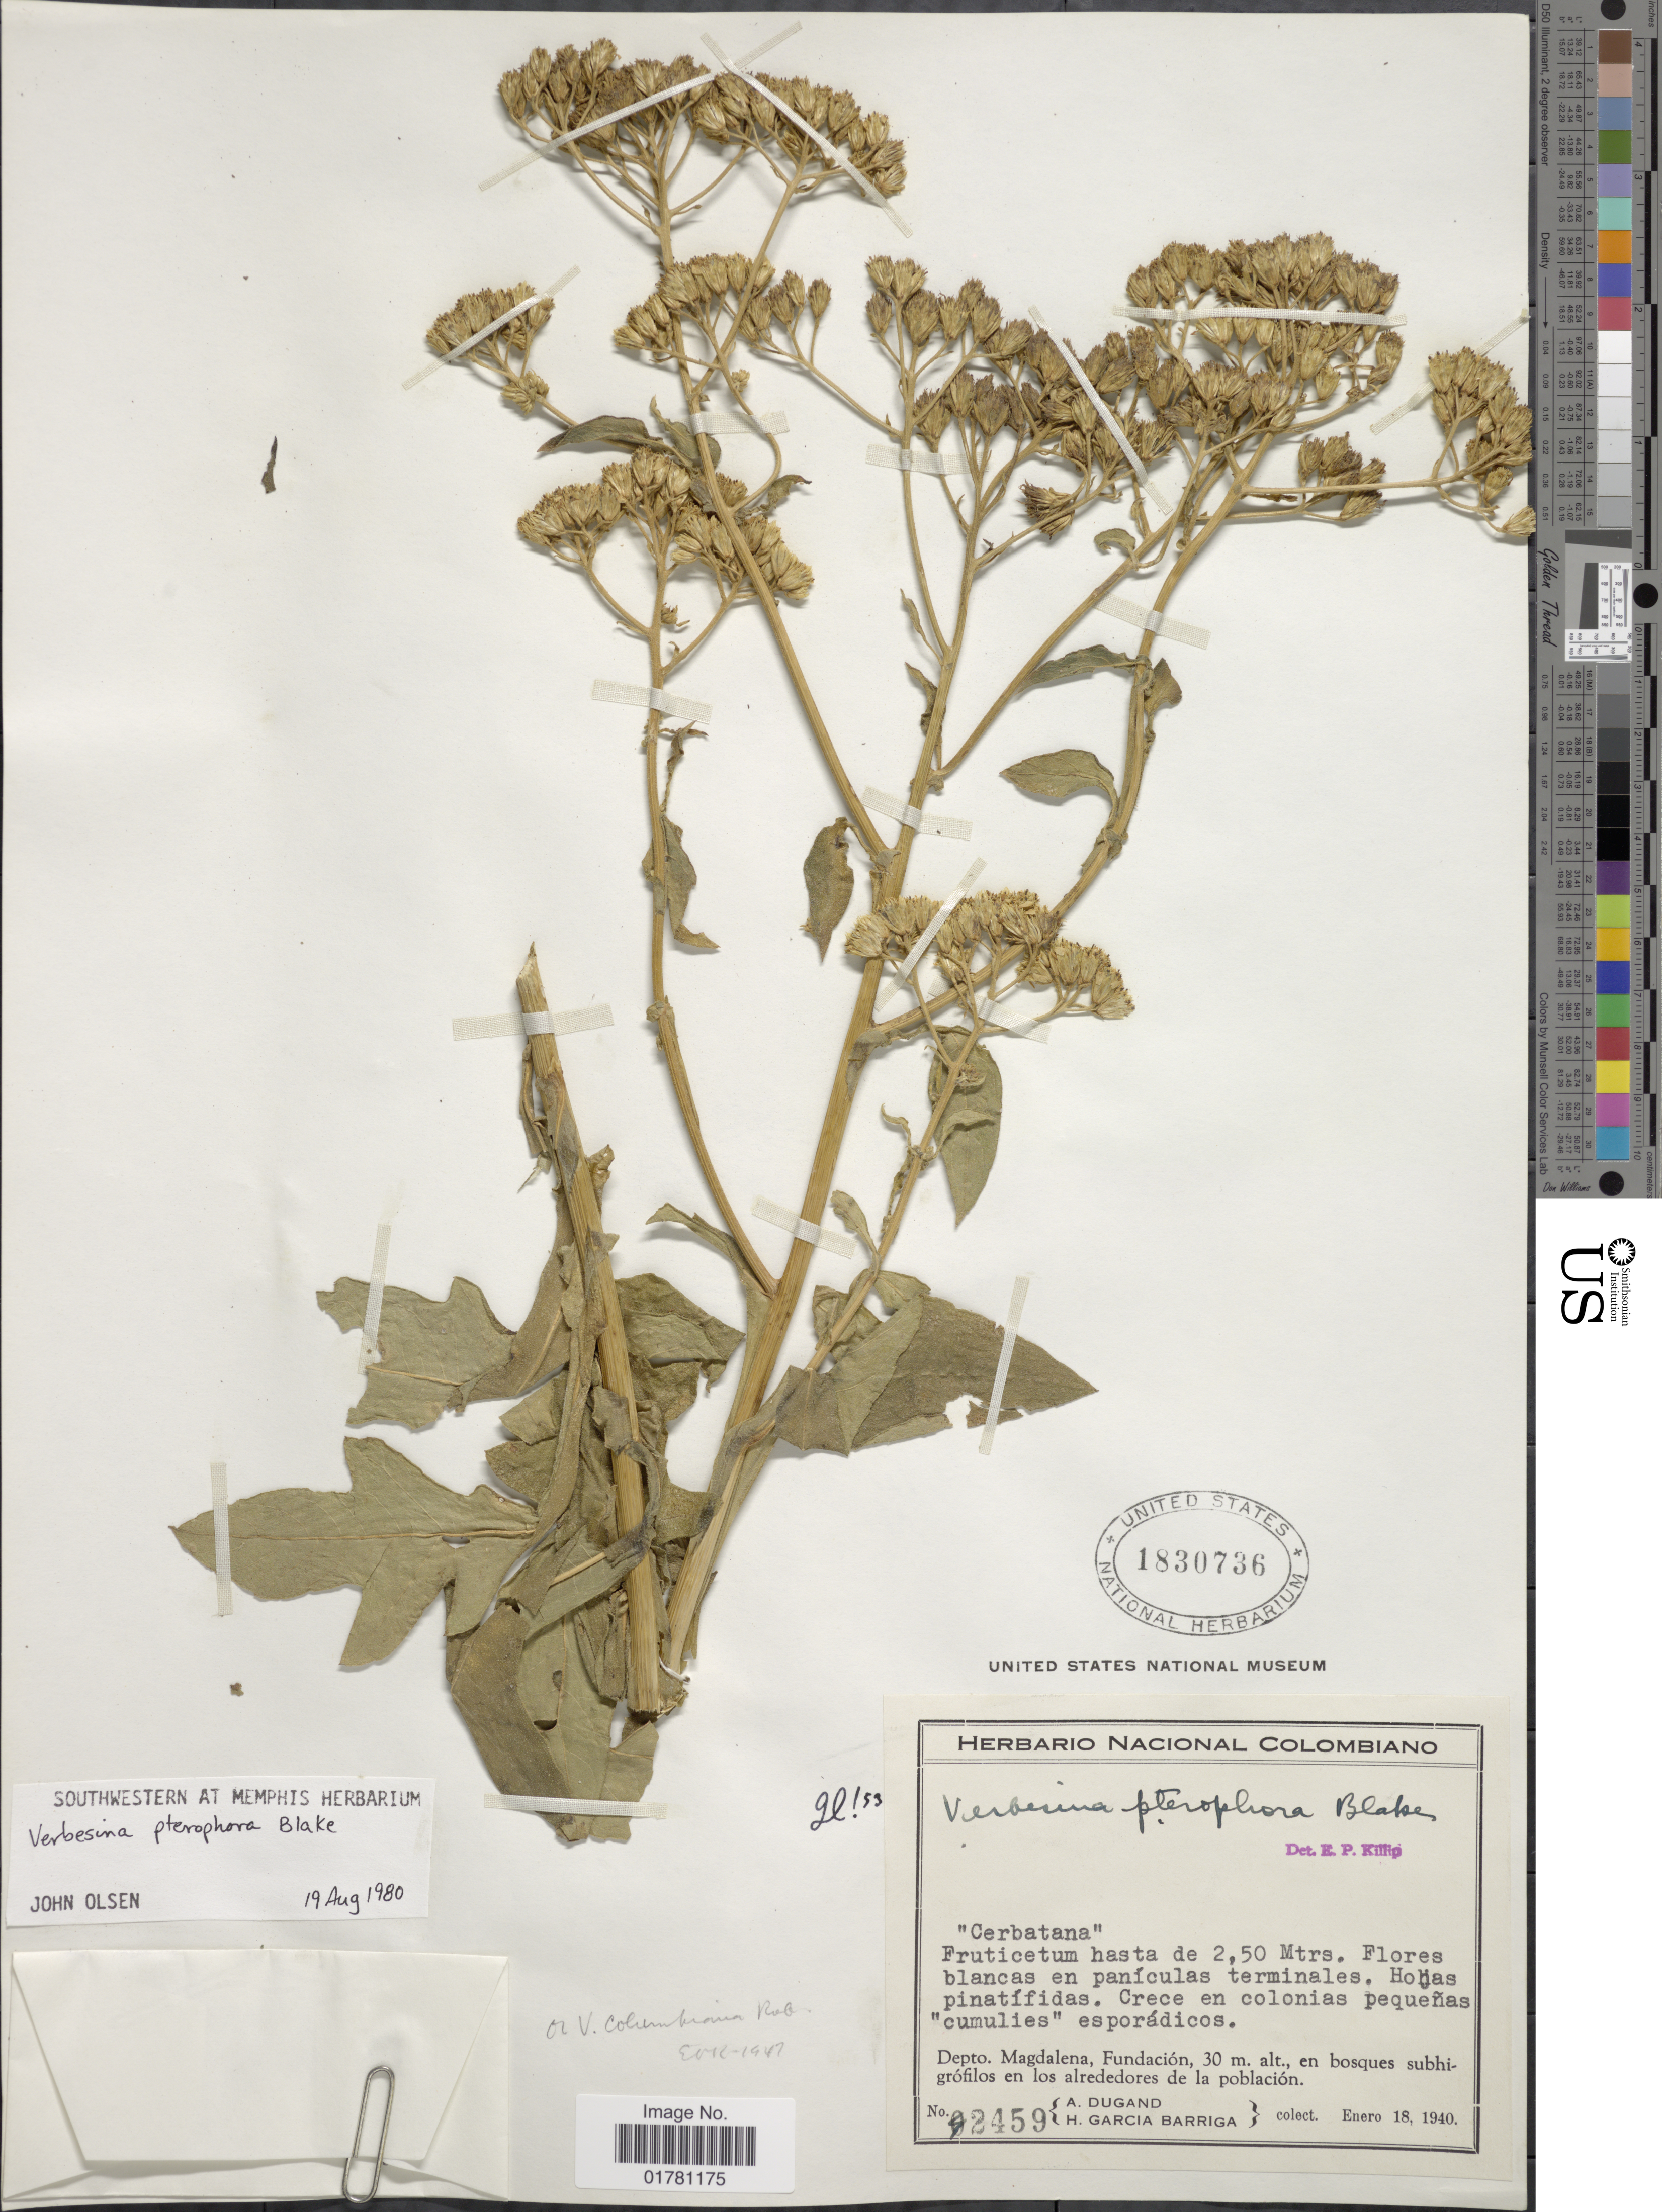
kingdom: Plantae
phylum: Tracheophyta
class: Magnoliopsida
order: Asterales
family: Asteraceae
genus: Verbesina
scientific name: Verbesina pterophora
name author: S.F. Blake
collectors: A. Dugand & H. García Barriga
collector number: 2459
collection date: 1940-01-18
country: Colombia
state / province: Magdalena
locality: Depto Magdalena, Fundación, en bosques subhigrófilos en los alrededores de la población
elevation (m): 30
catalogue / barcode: US 1830736